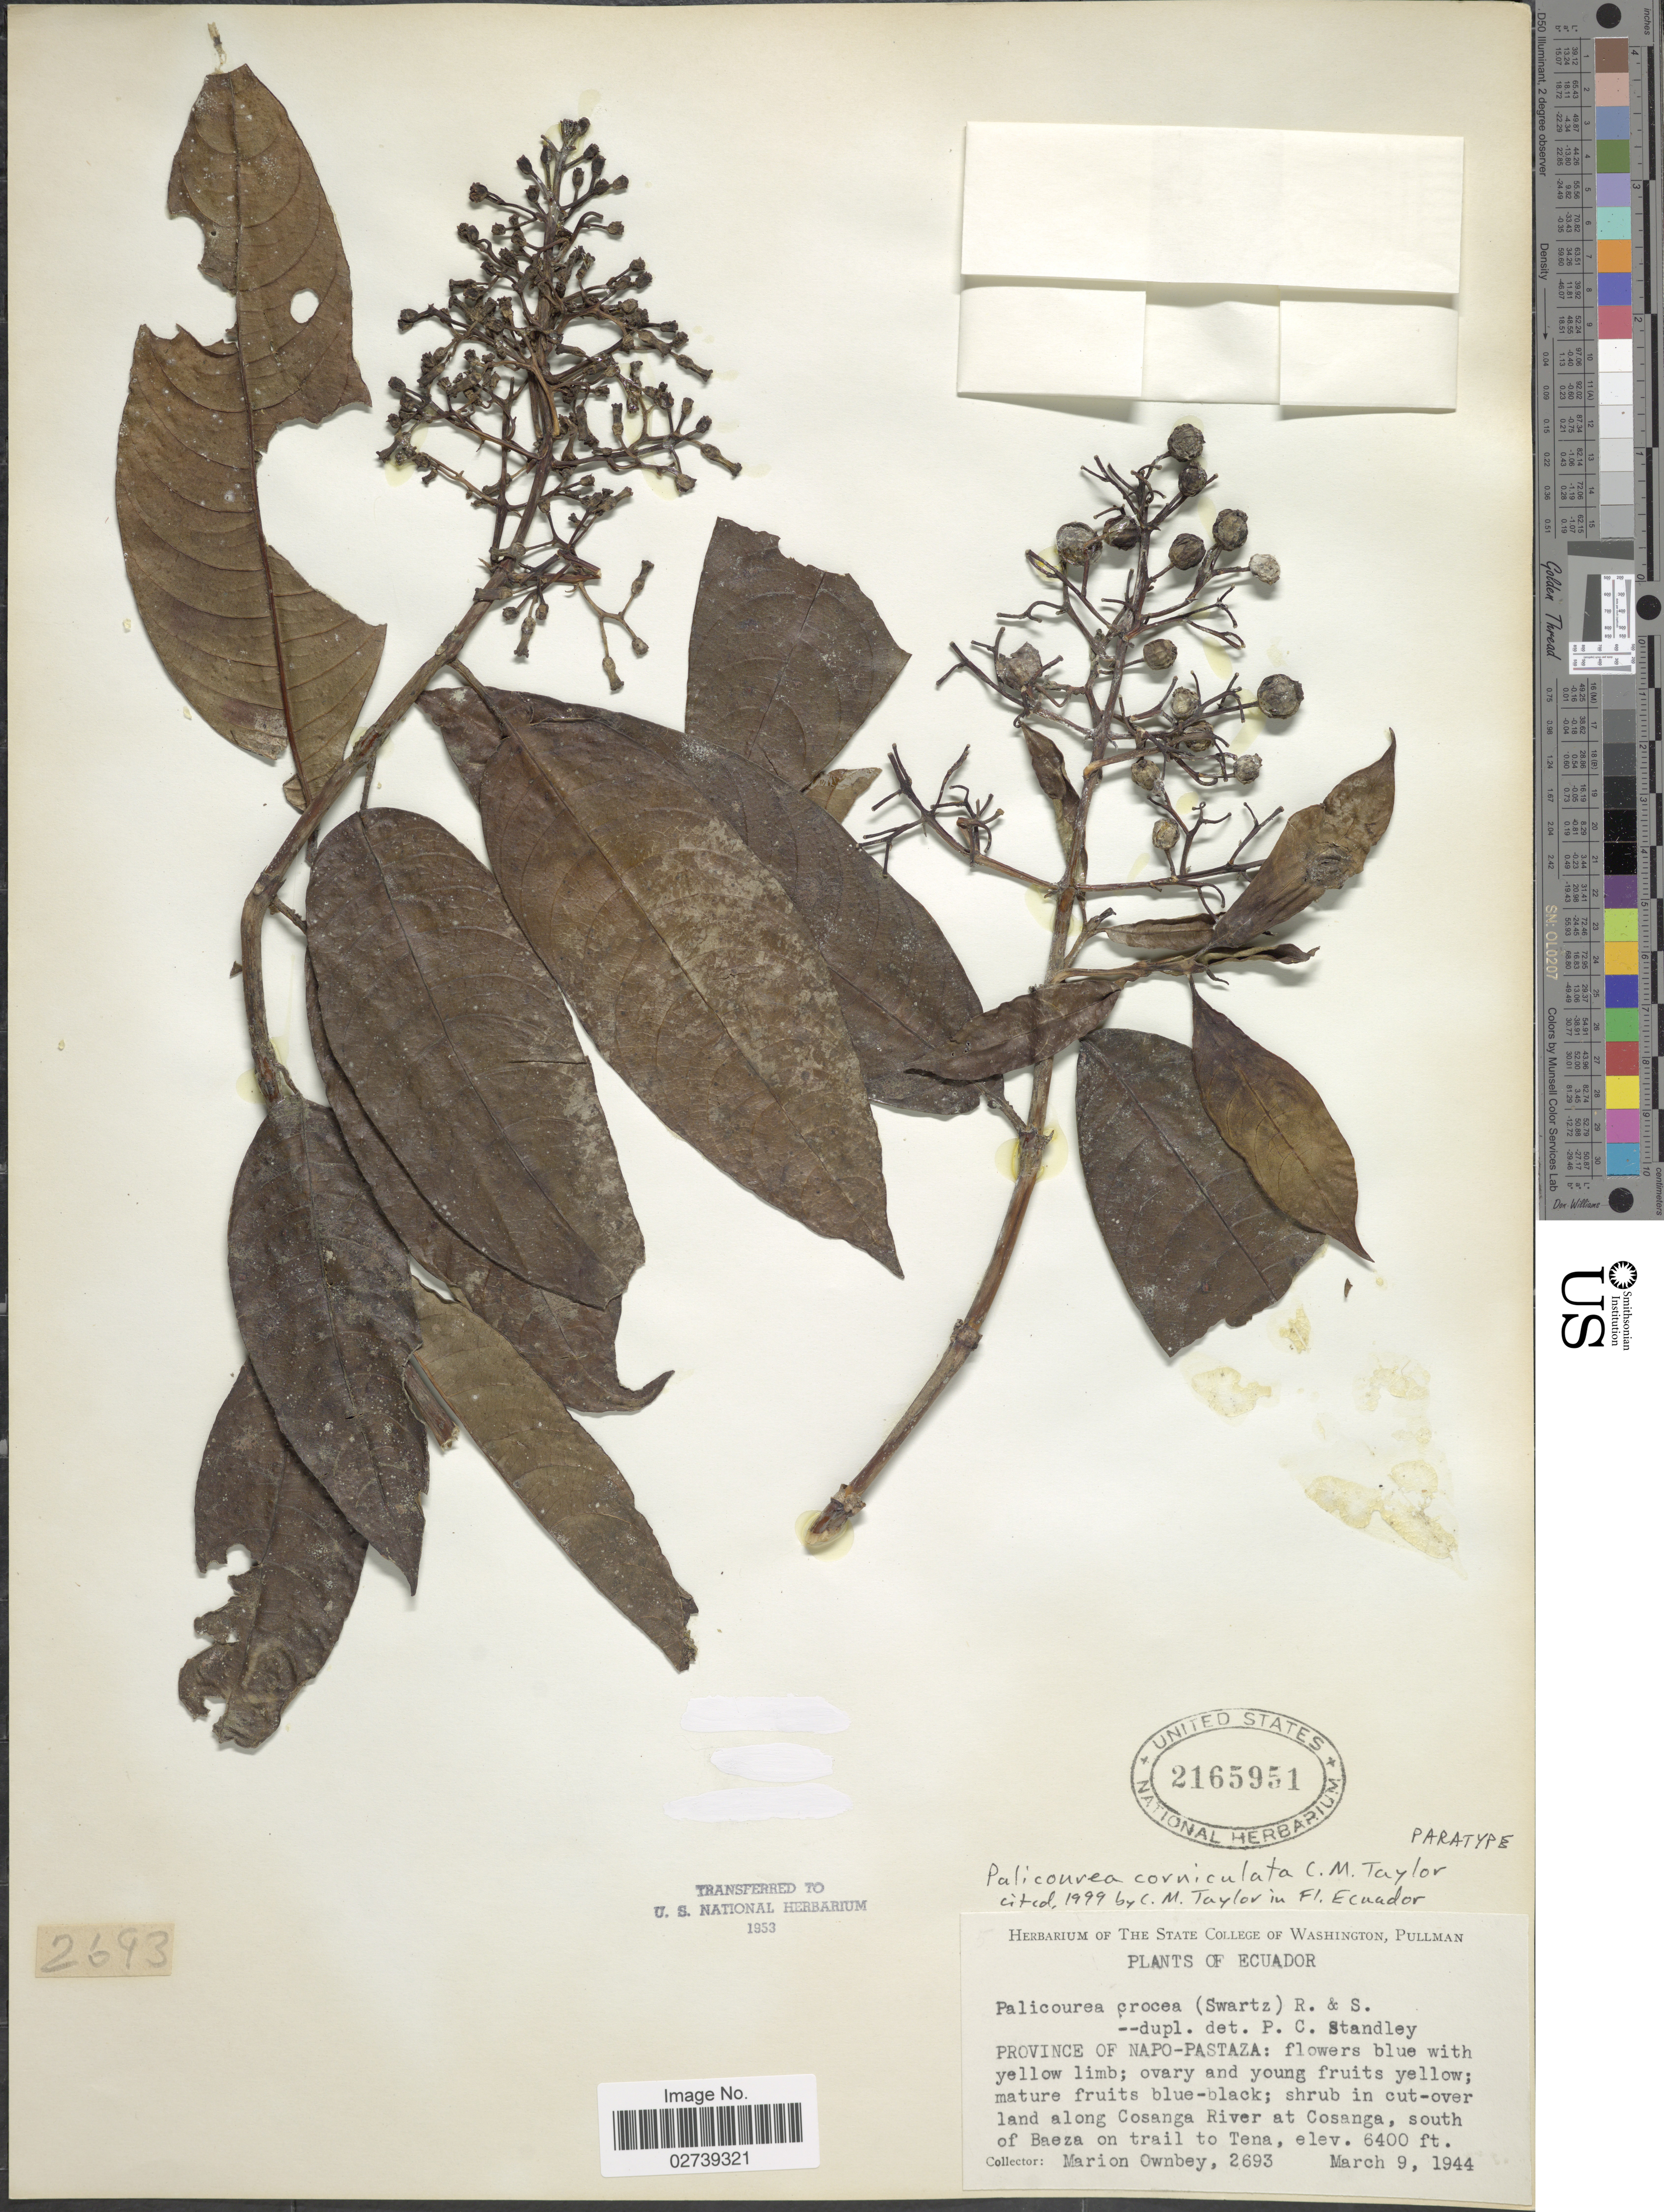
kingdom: Plantae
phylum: Tracheophyta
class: Magnoliopsida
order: Gentianales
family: Rubiaceae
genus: Palicourea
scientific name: Palicourea corniculata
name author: C.M. Taylor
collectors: F. M. Ownbey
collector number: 2693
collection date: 1944-03-09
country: Ecuador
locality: Province of Napo-Pastaza: land along Cosanga River at Cosanga, south of Baeza on trail to Tena.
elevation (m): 1951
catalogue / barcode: US 2165951